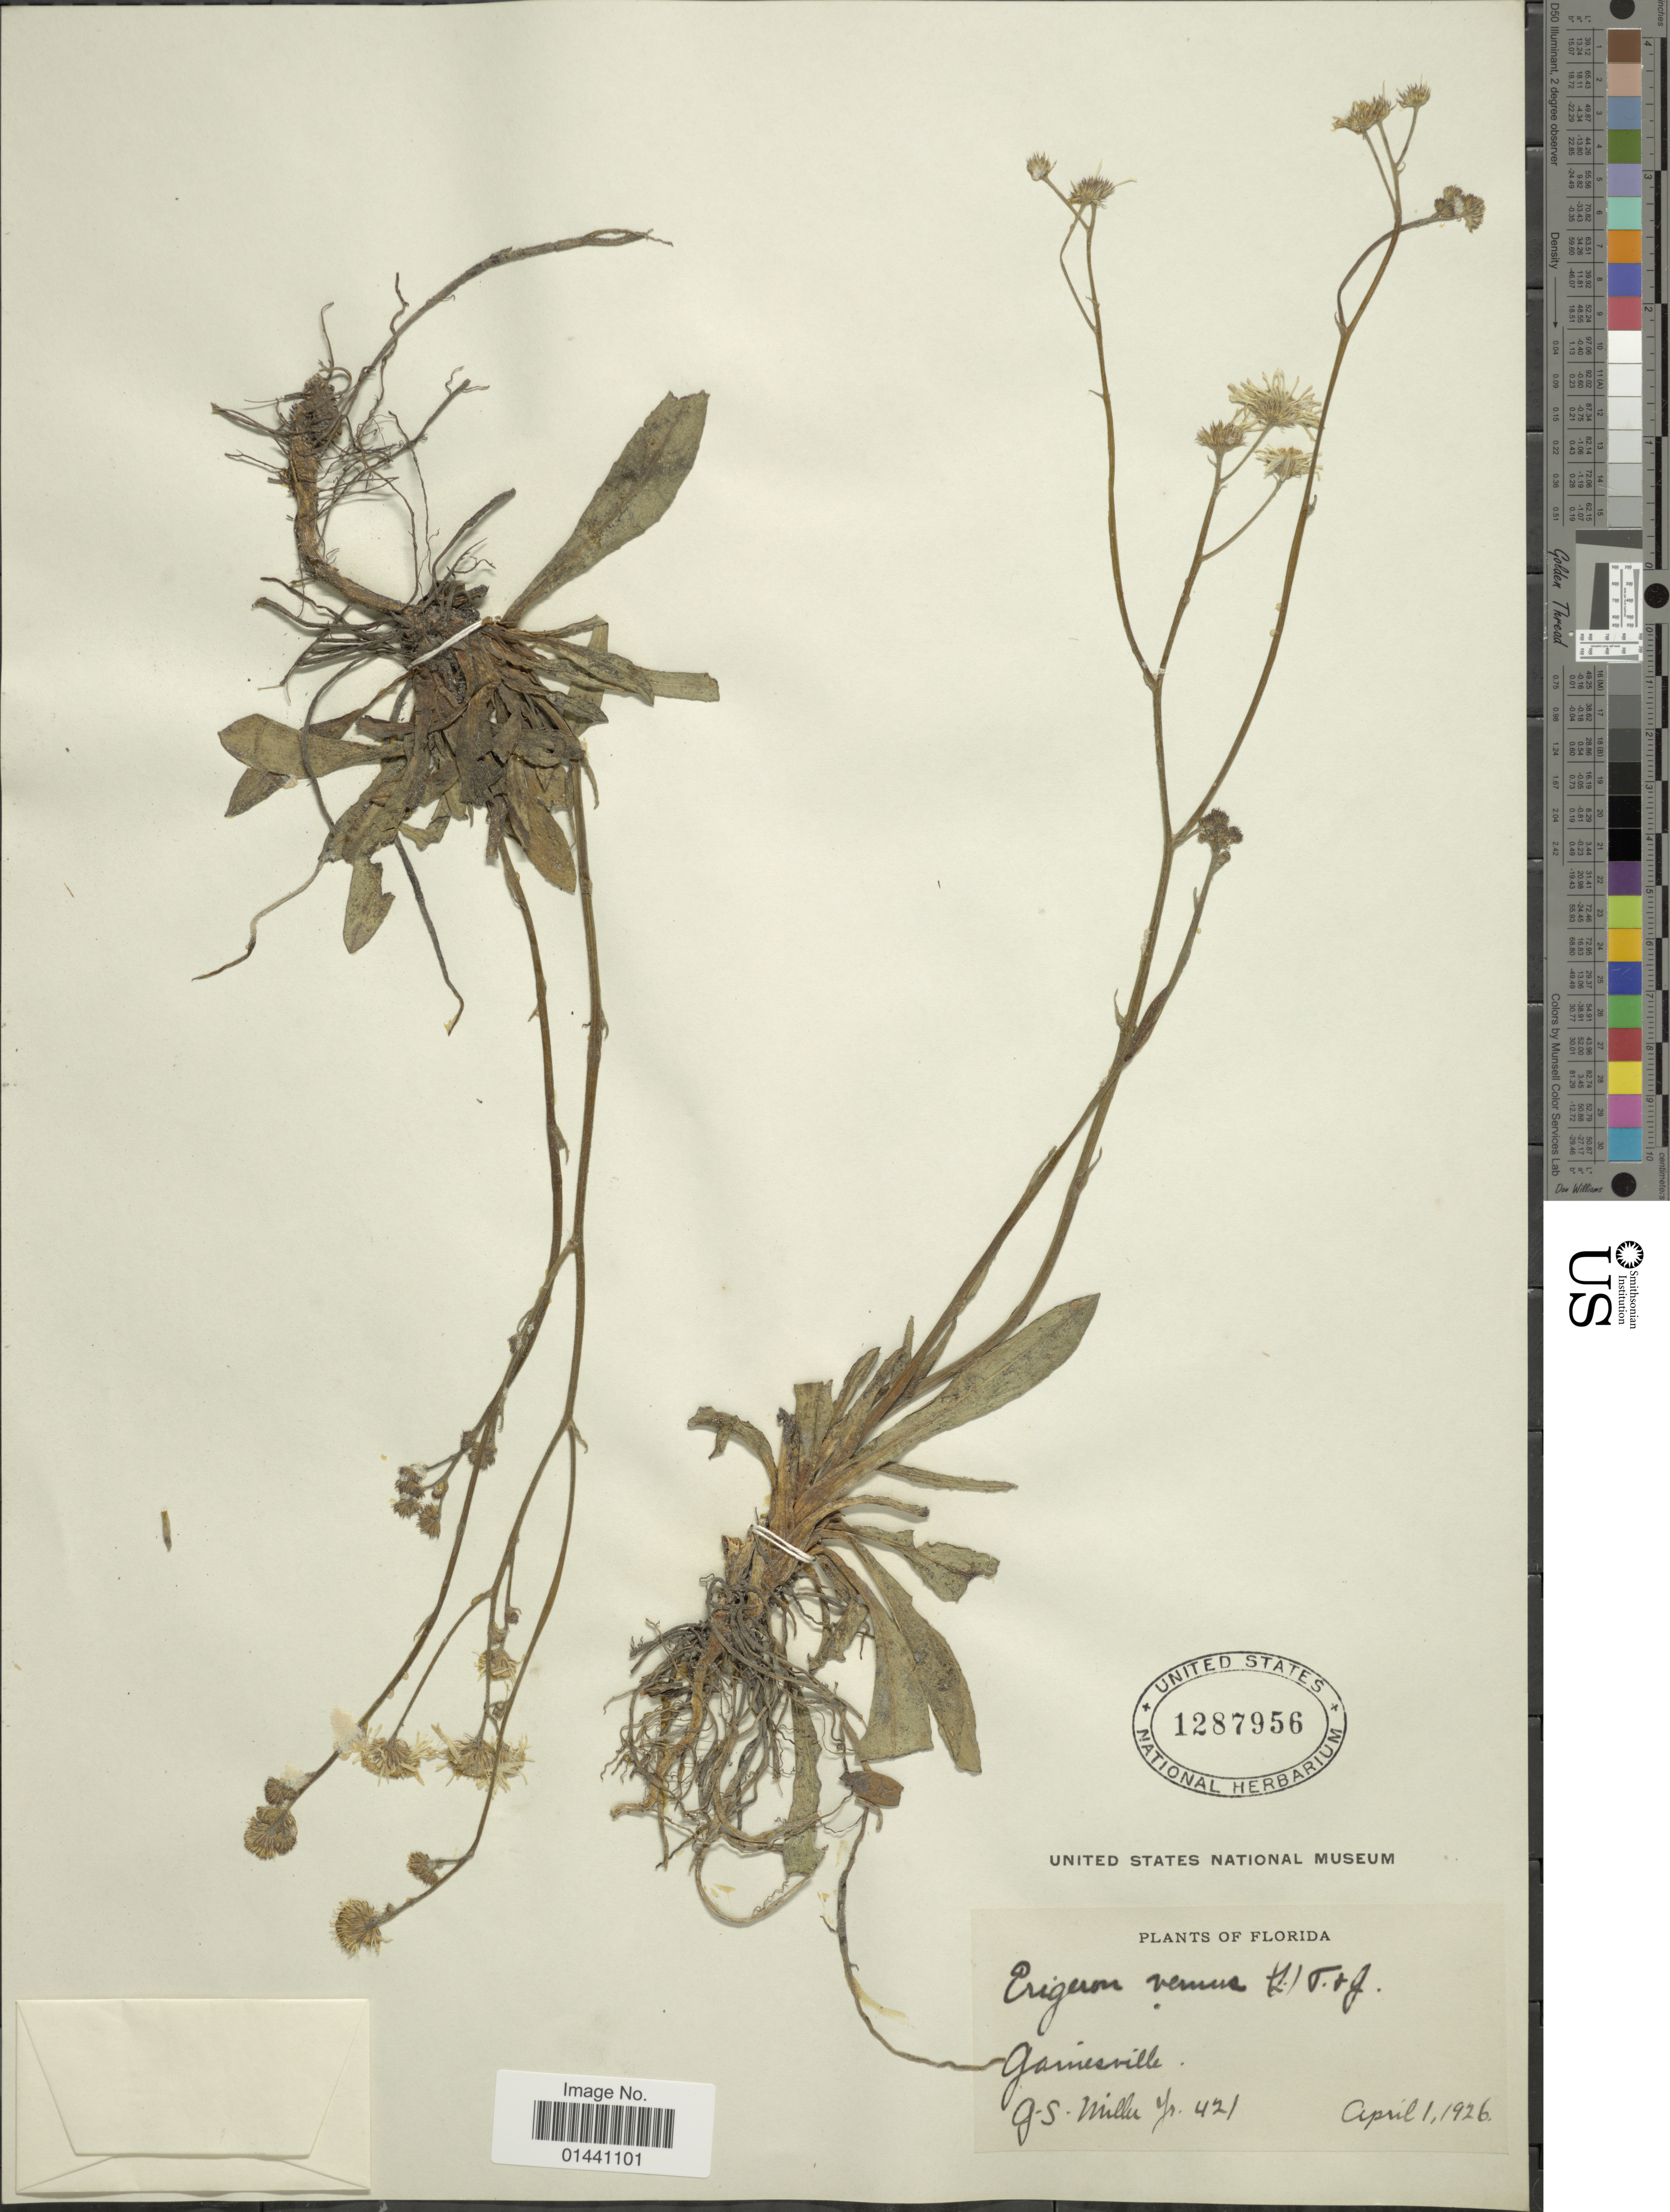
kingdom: Plantae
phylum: Tracheophyta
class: Magnoliopsida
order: Asterales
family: Asteraceae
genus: Erigeron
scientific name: Erigeron vernus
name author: (L.) Torr. & A. Gray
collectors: G. S. Miller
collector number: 421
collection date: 1926-04-01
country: United States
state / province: Florida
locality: Gainesville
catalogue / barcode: US 1287956